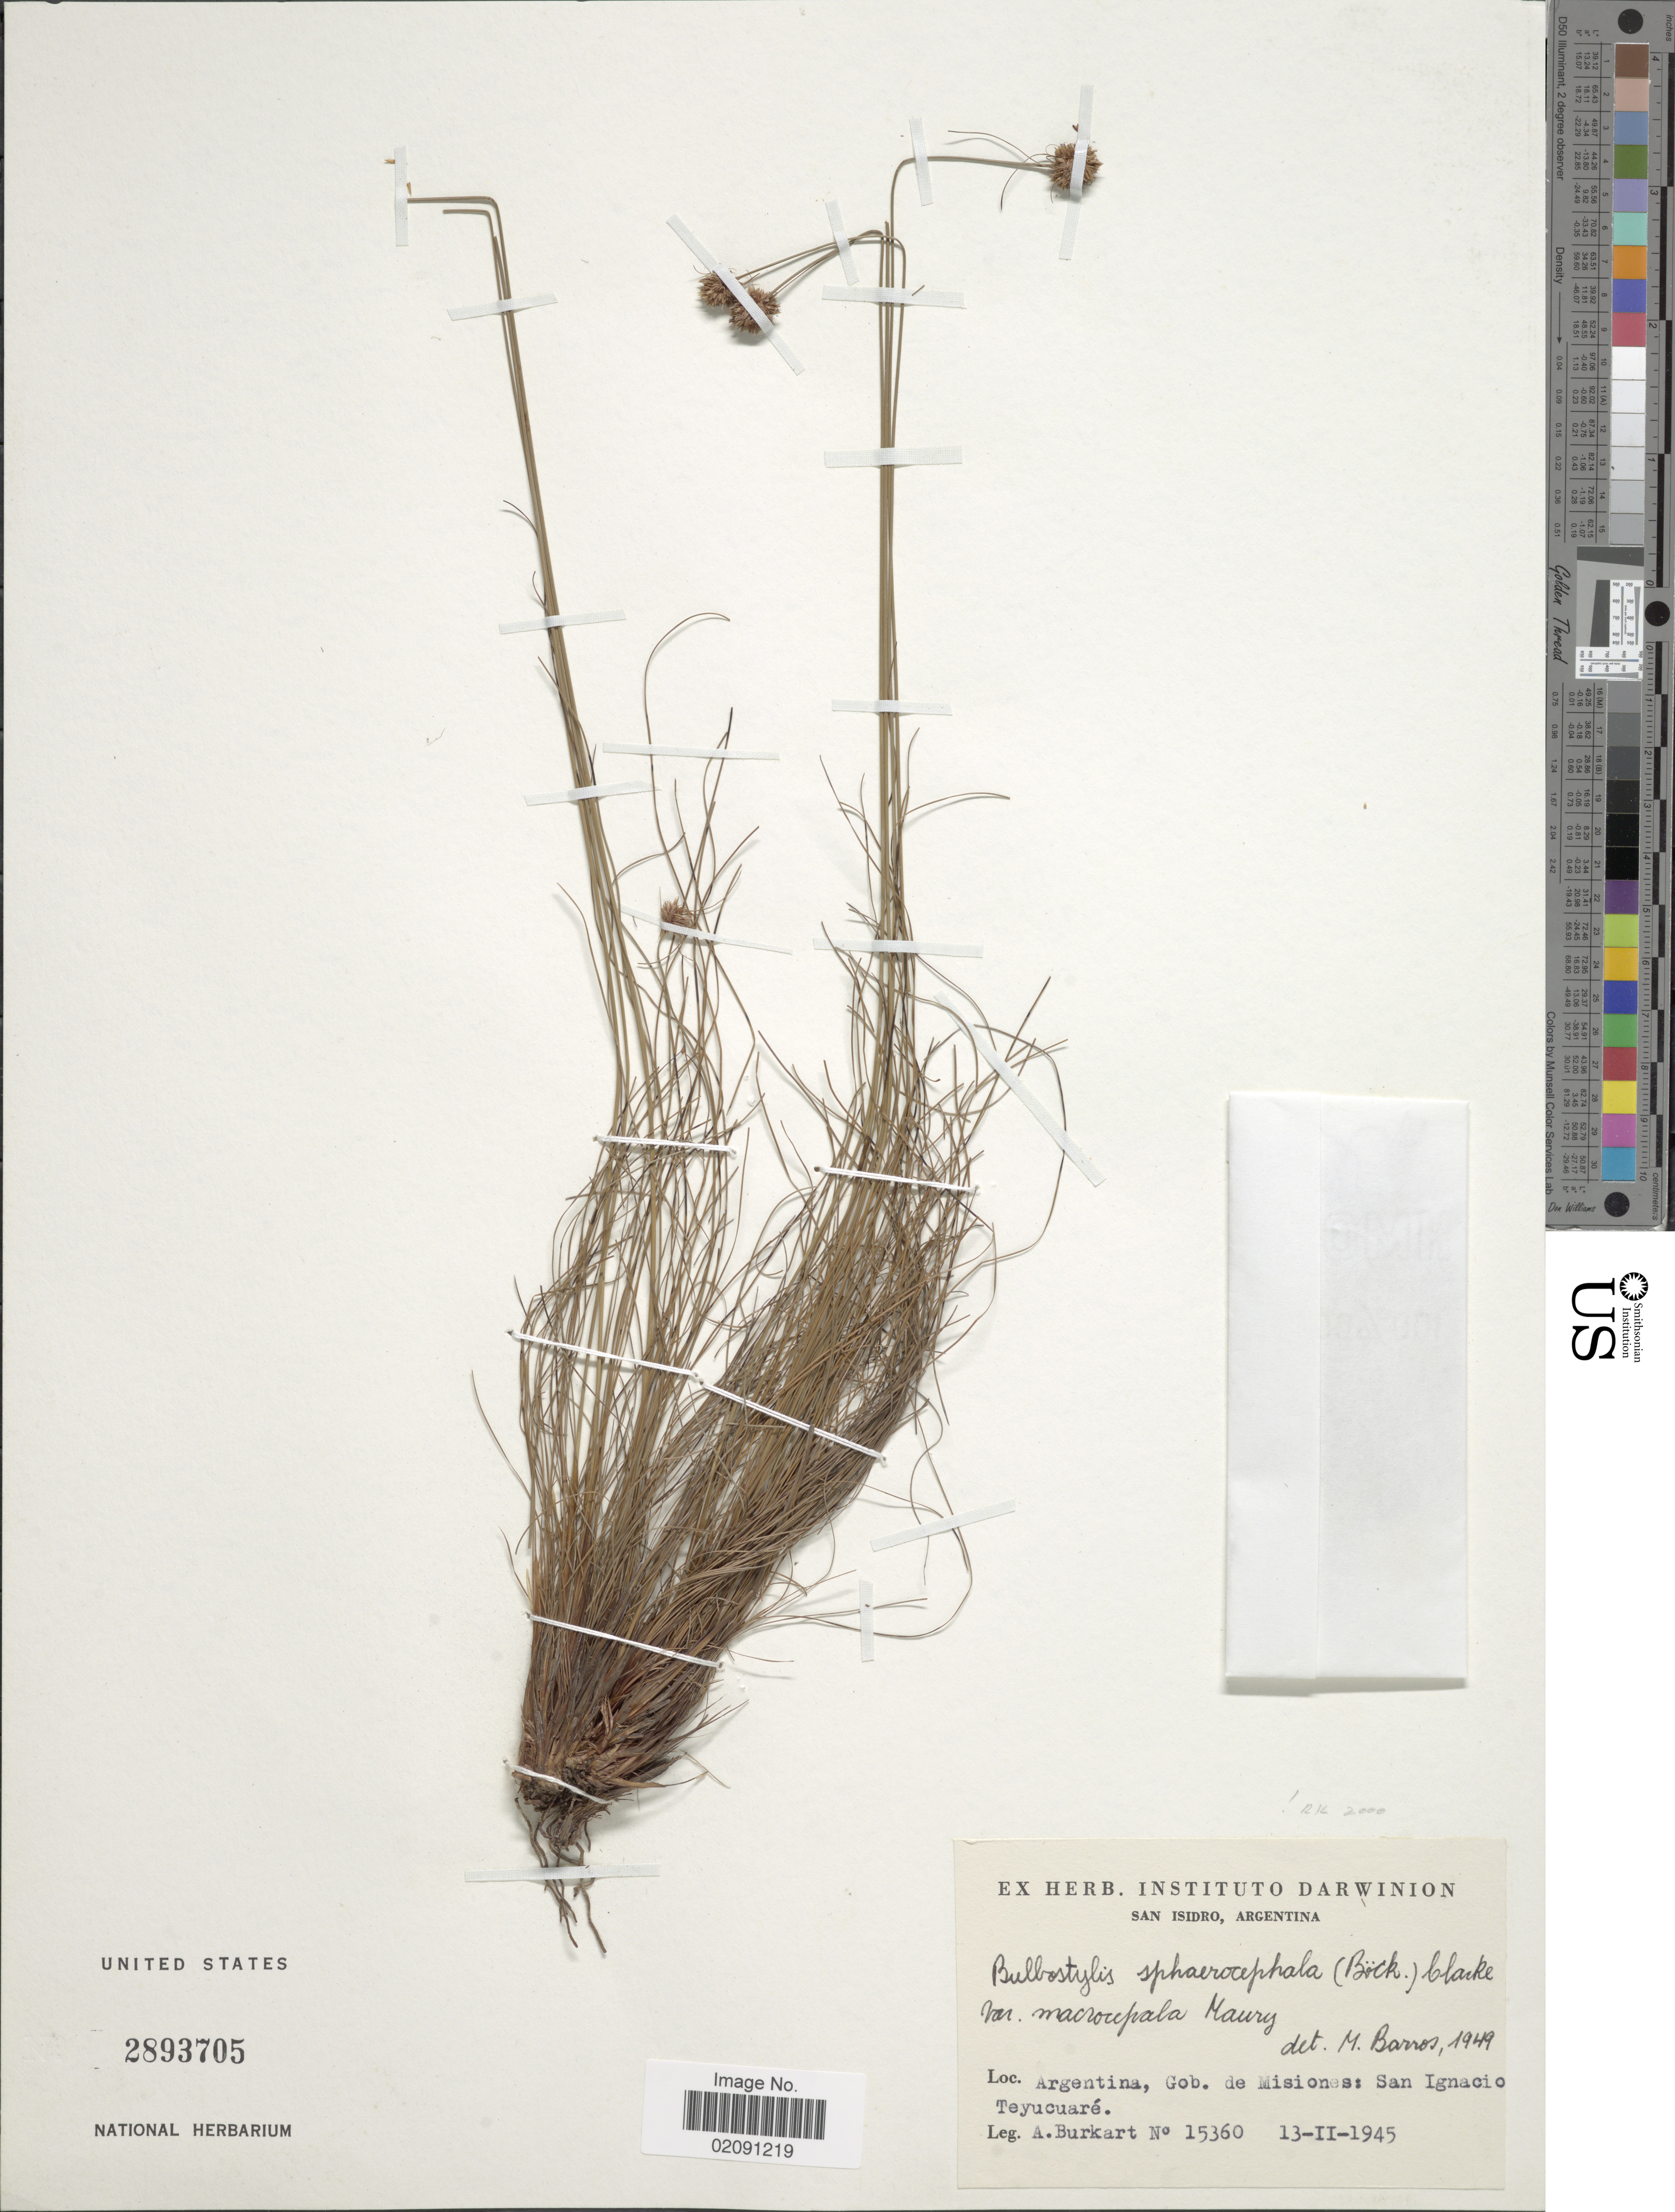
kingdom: Plantae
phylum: Tracheophyta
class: Liliopsida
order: Poales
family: Cyperaceae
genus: Bulbostylis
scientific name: Bulbostylis sphaerocephala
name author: (Boeckeler) Lindm.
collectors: A. E. Burkart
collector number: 15360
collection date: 1945-02-13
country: Argentina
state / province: Misiones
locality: San Ignacio, Teyucuare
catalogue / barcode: US 2893705